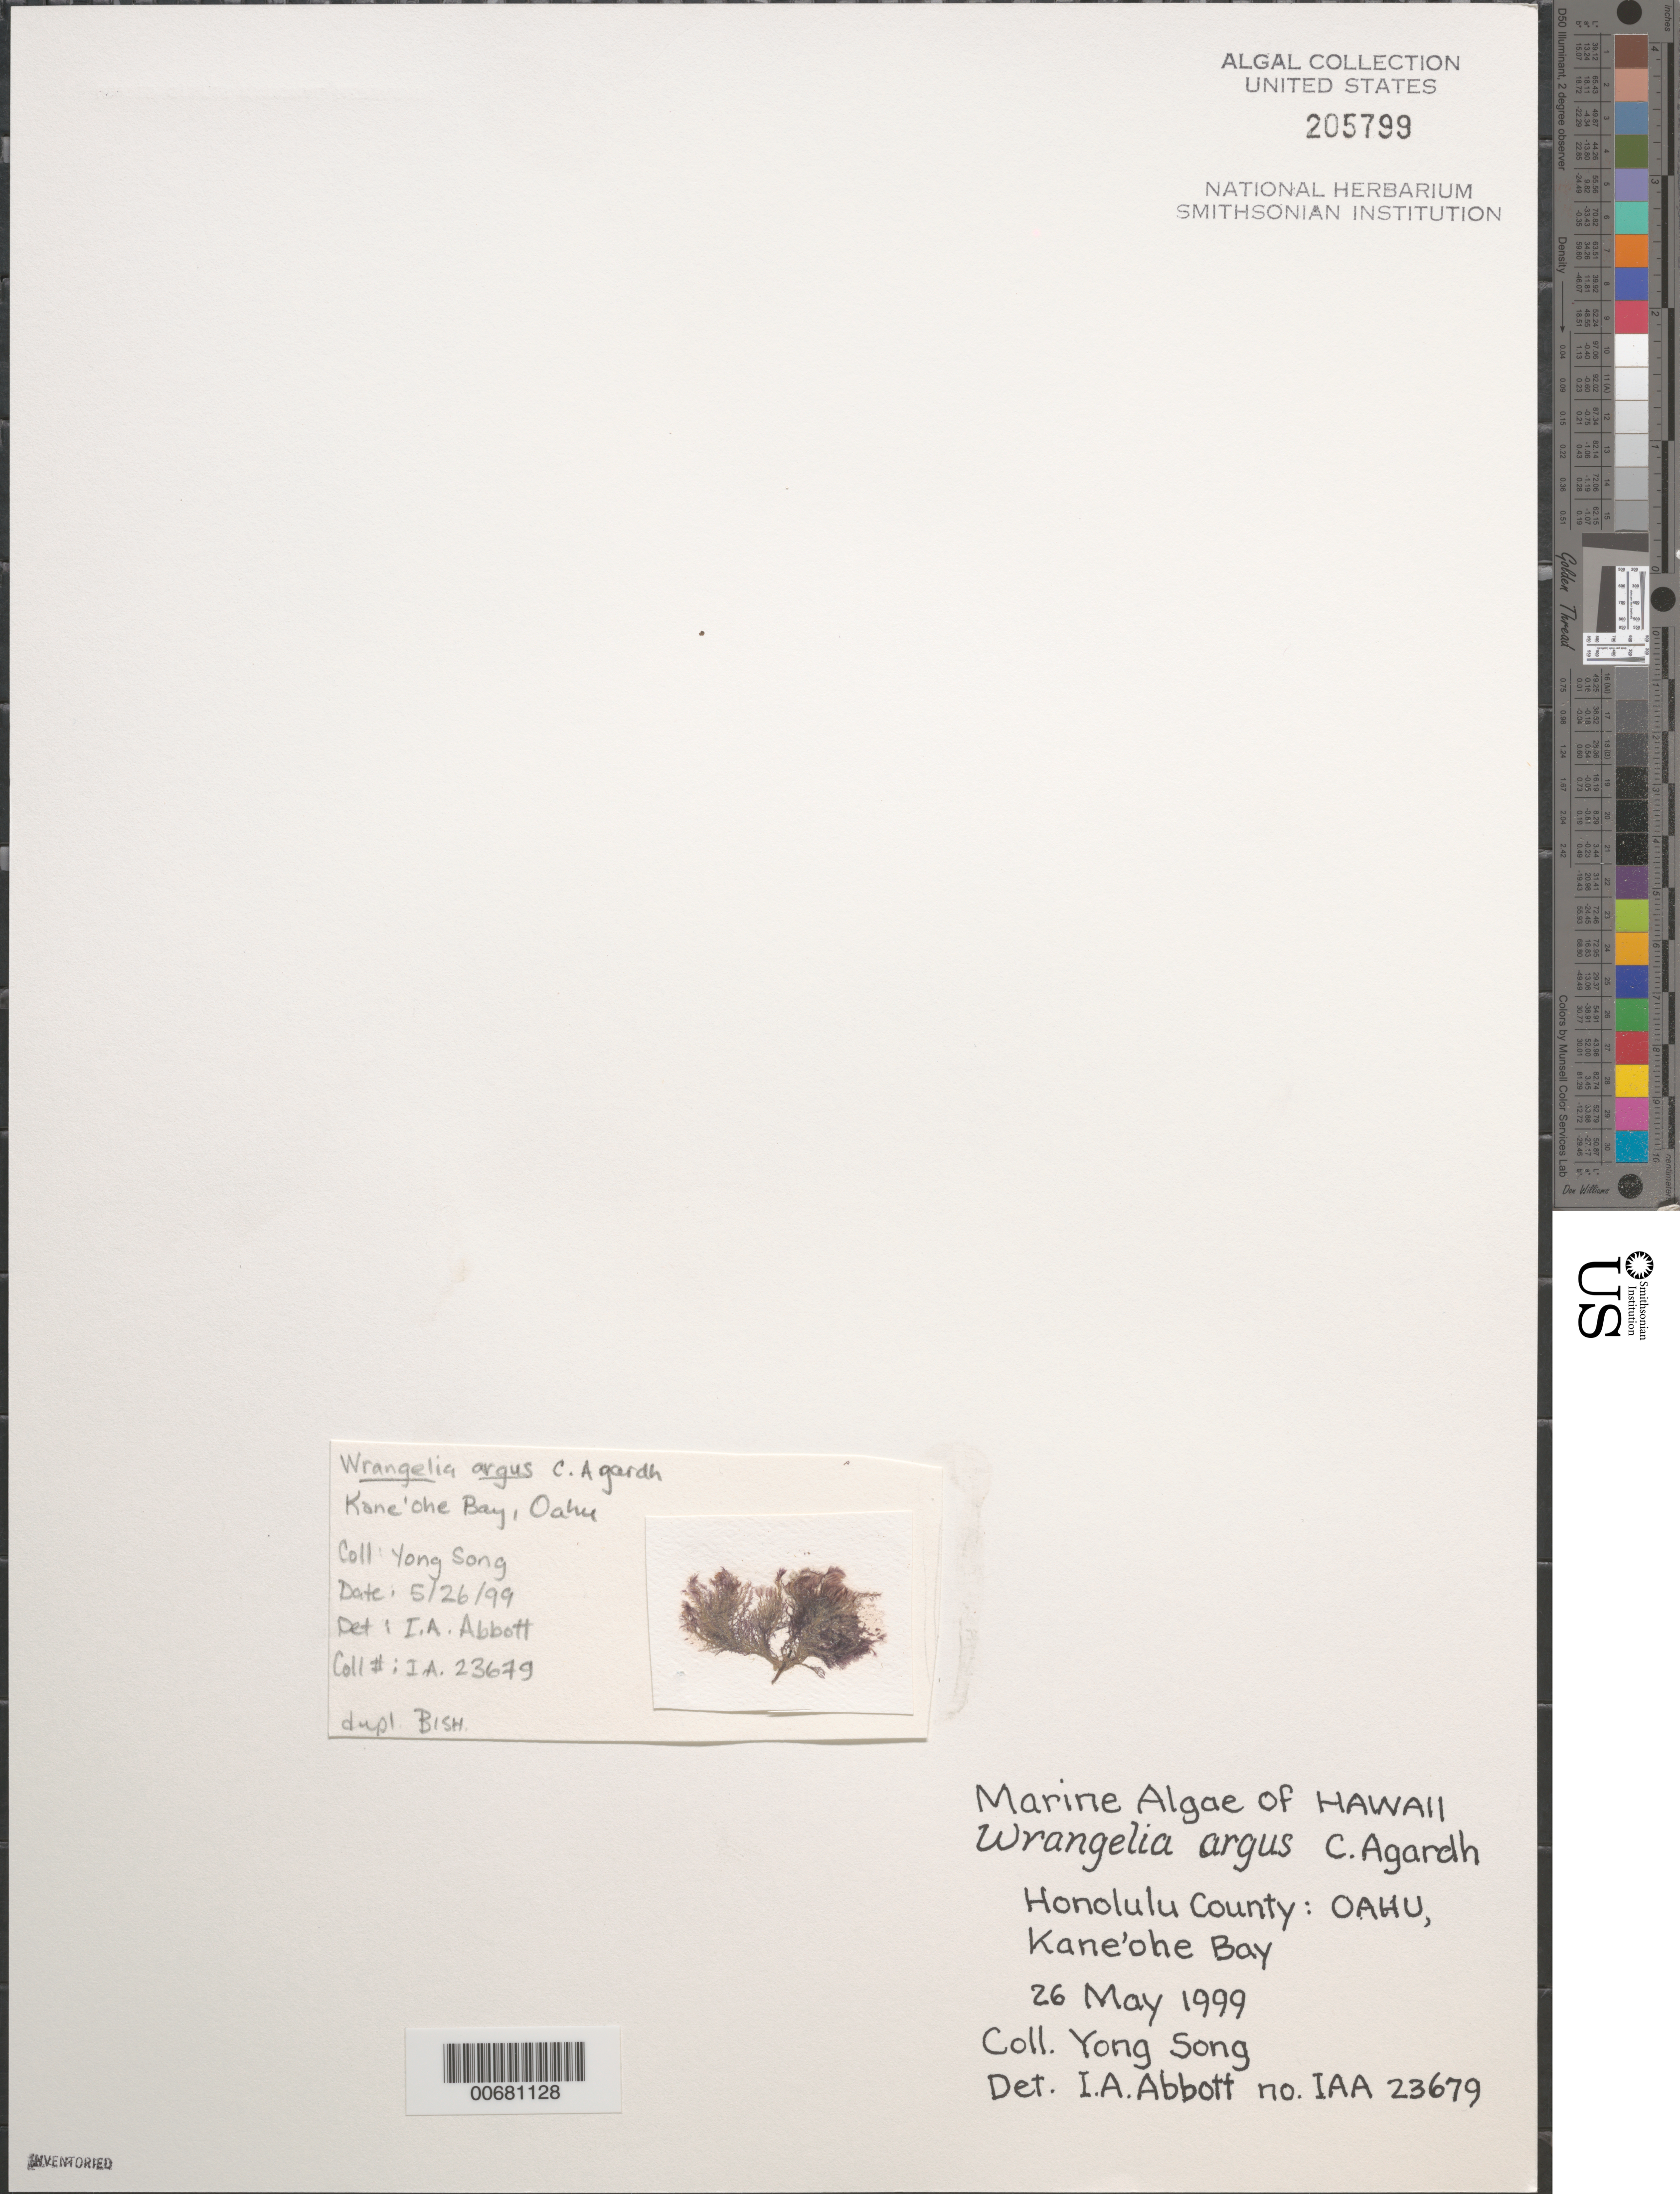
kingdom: Plantae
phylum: Rhodophyta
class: Florideophyceae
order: Ceramiales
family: Wrangeliaceae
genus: Wrangelia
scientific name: Wrangelia argus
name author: (Mont.) Mont.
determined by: Abbott, Isabella A.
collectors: Y. Song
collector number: IAA 23679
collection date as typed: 26 May 1999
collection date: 1999-05-26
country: United States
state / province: Hawaii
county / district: Honolulu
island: Oahu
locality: Kane'ohe Bay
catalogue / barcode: US 205799